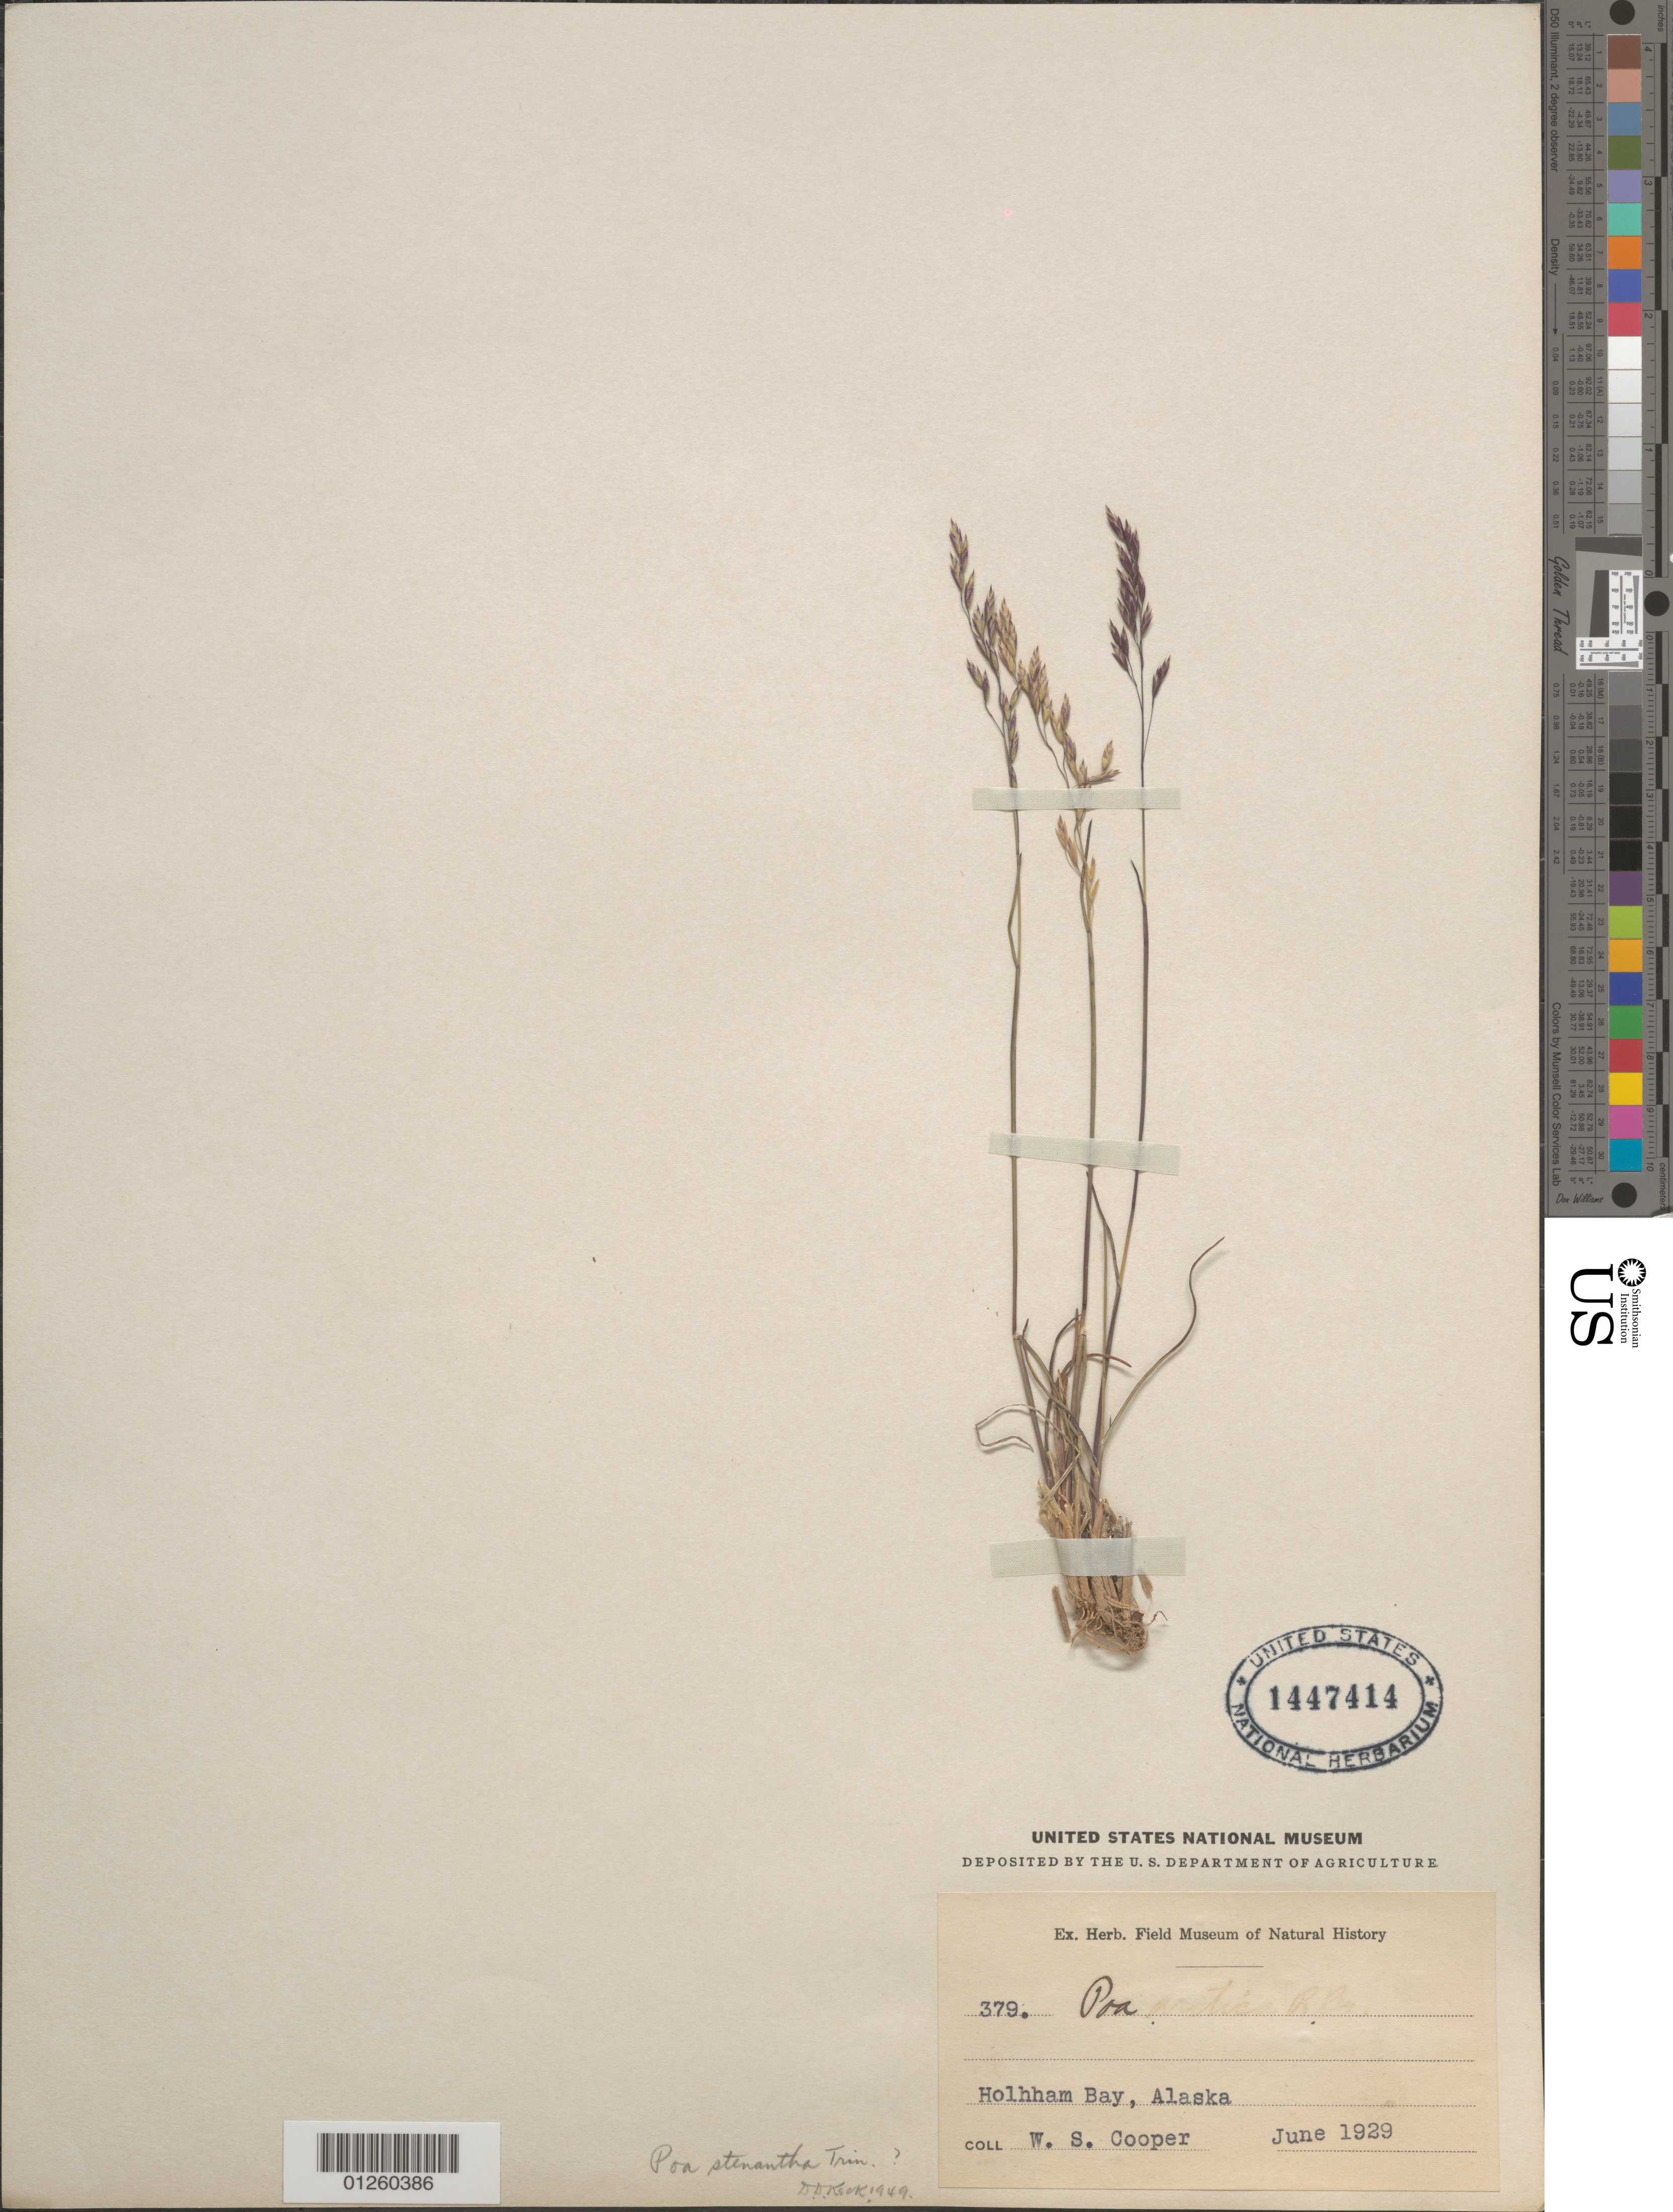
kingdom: Plantae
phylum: Tracheophyta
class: Liliopsida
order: Poales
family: Poaceae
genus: Poa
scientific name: Poa stenantha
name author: Trin.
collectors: W. S. Cooper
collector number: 379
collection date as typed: June 1929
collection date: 1929-06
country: United States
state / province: Alaska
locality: Holkham Bay, Alaska.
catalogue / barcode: US 1447414